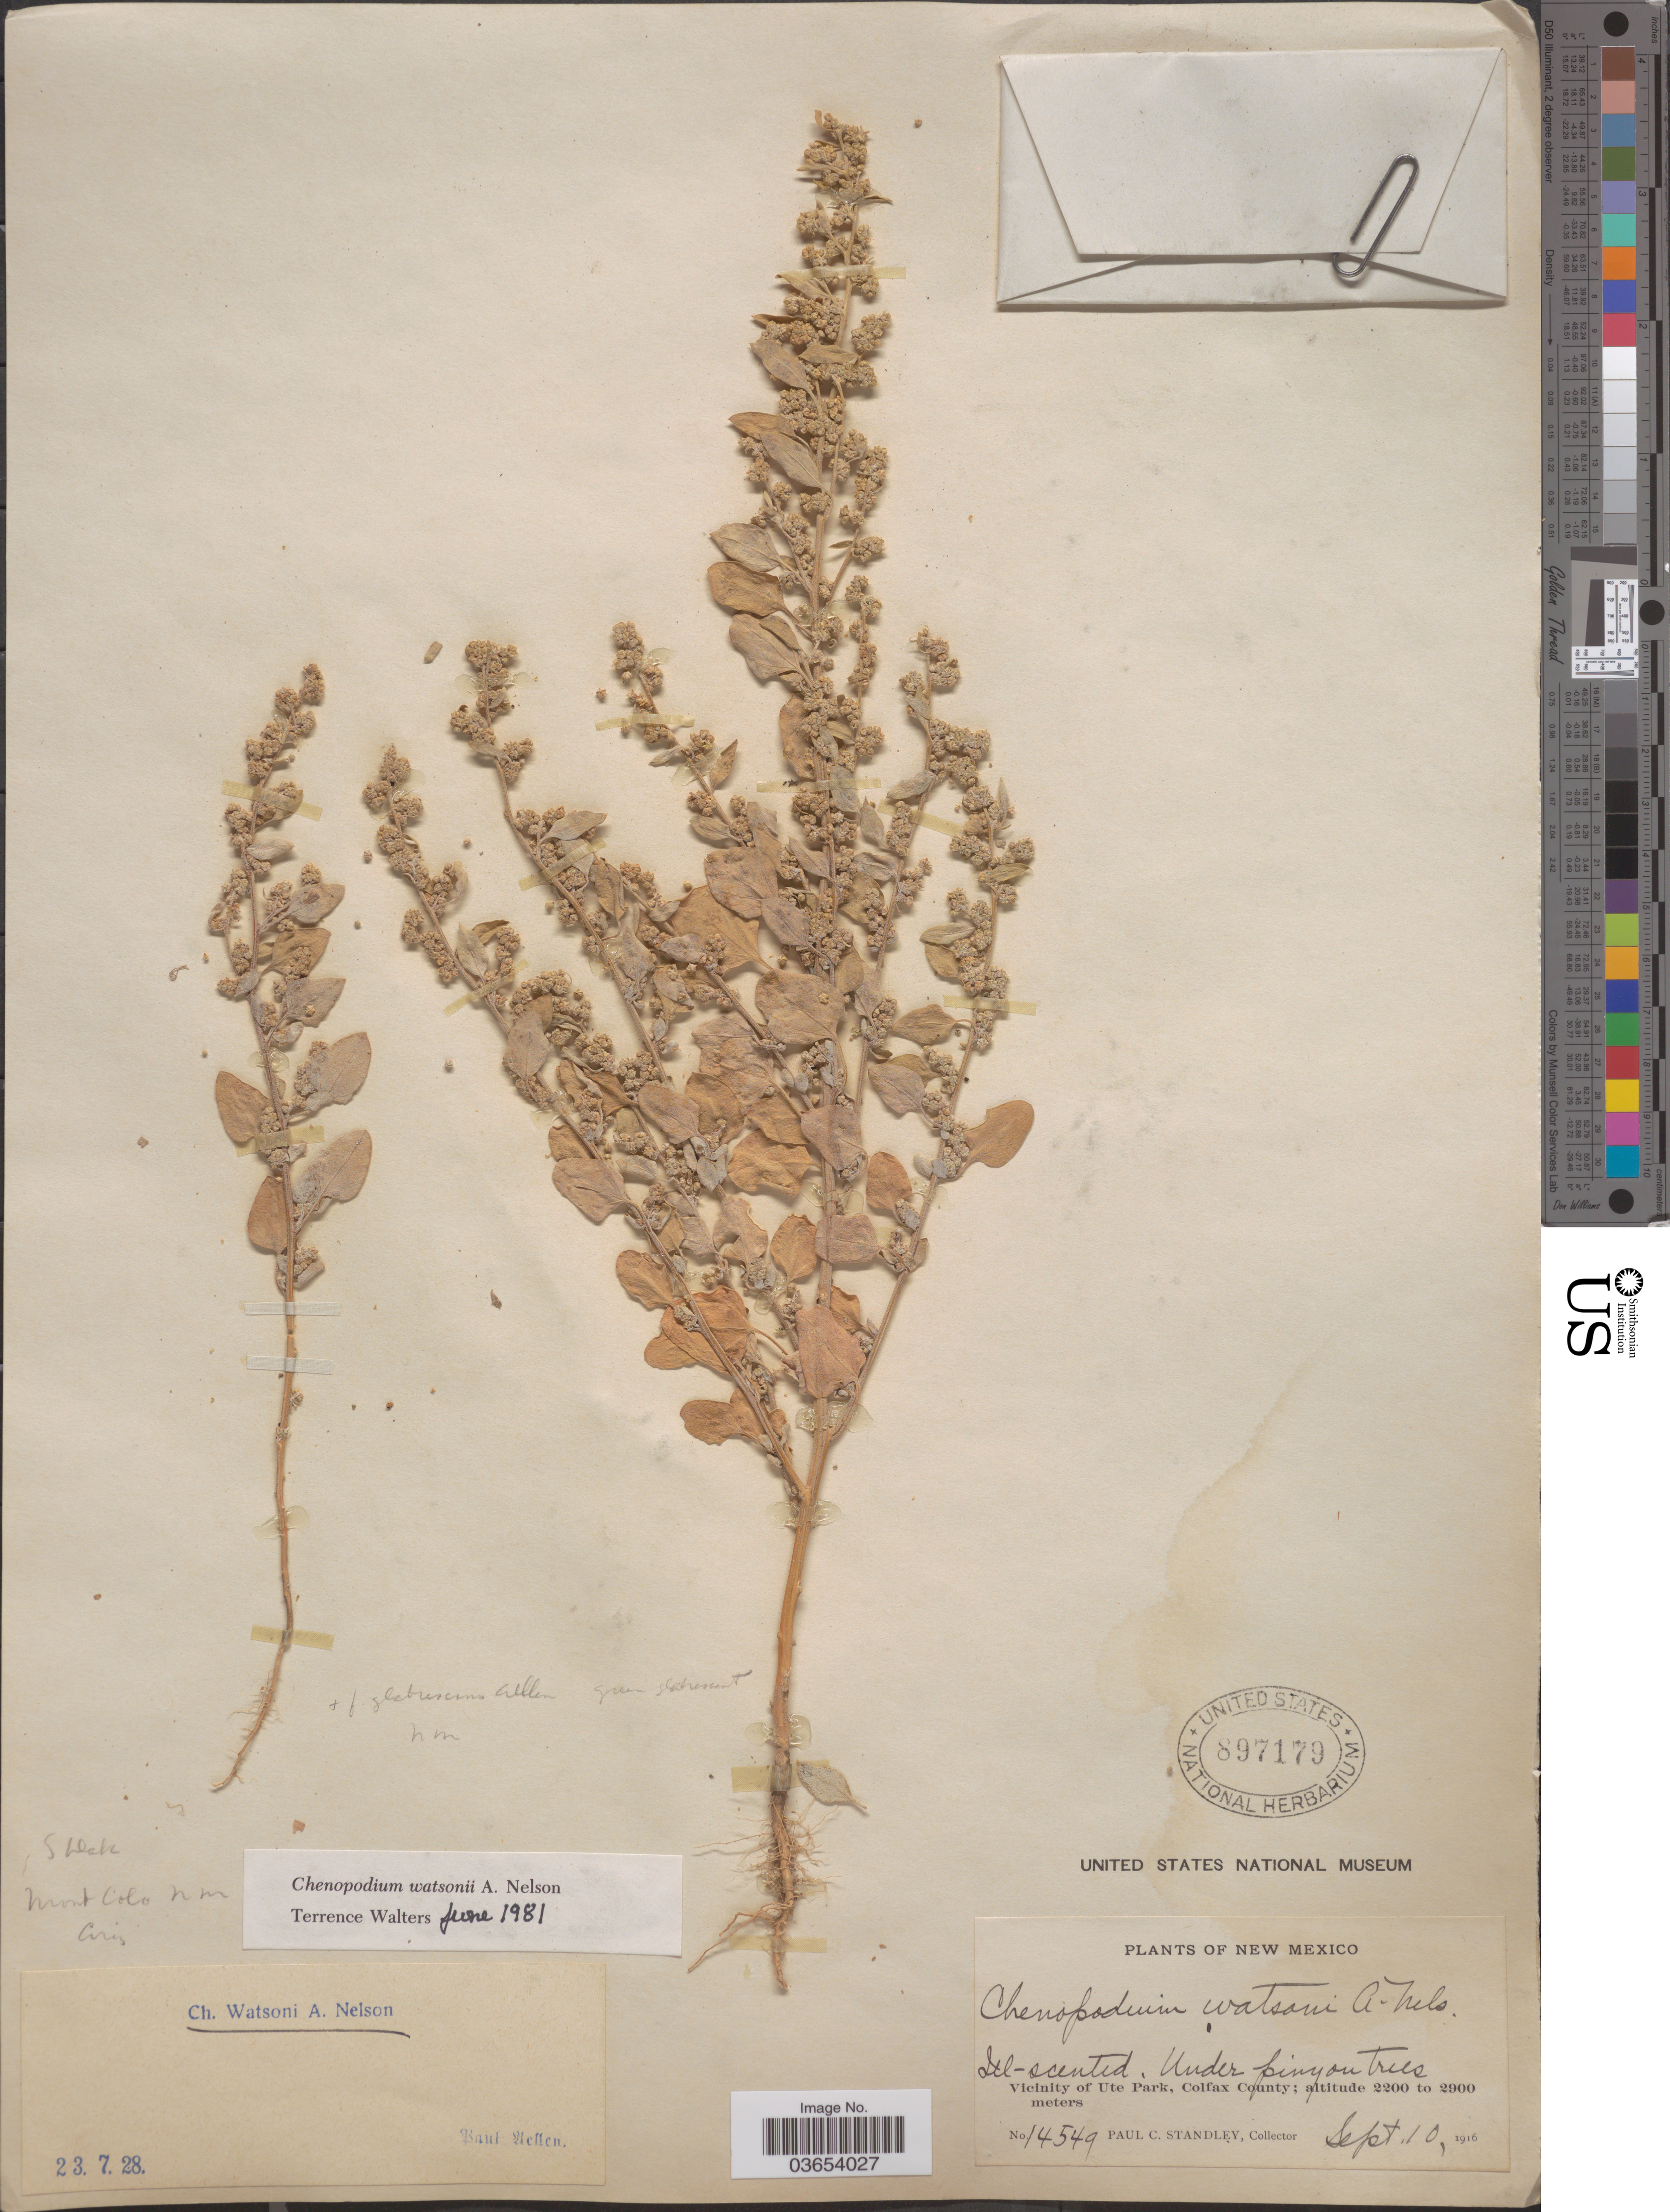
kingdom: Plantae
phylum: Tracheophyta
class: Magnoliopsida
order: Caryophyllales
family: Amaranthaceae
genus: Chenopodium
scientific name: Chenopodium watsonii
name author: A. Nelson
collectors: P. C. Standley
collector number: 14549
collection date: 1916-09-10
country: United States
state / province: New Mexico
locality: Vicinity of Ute Park, Colfac County.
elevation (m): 2200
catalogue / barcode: US 897179